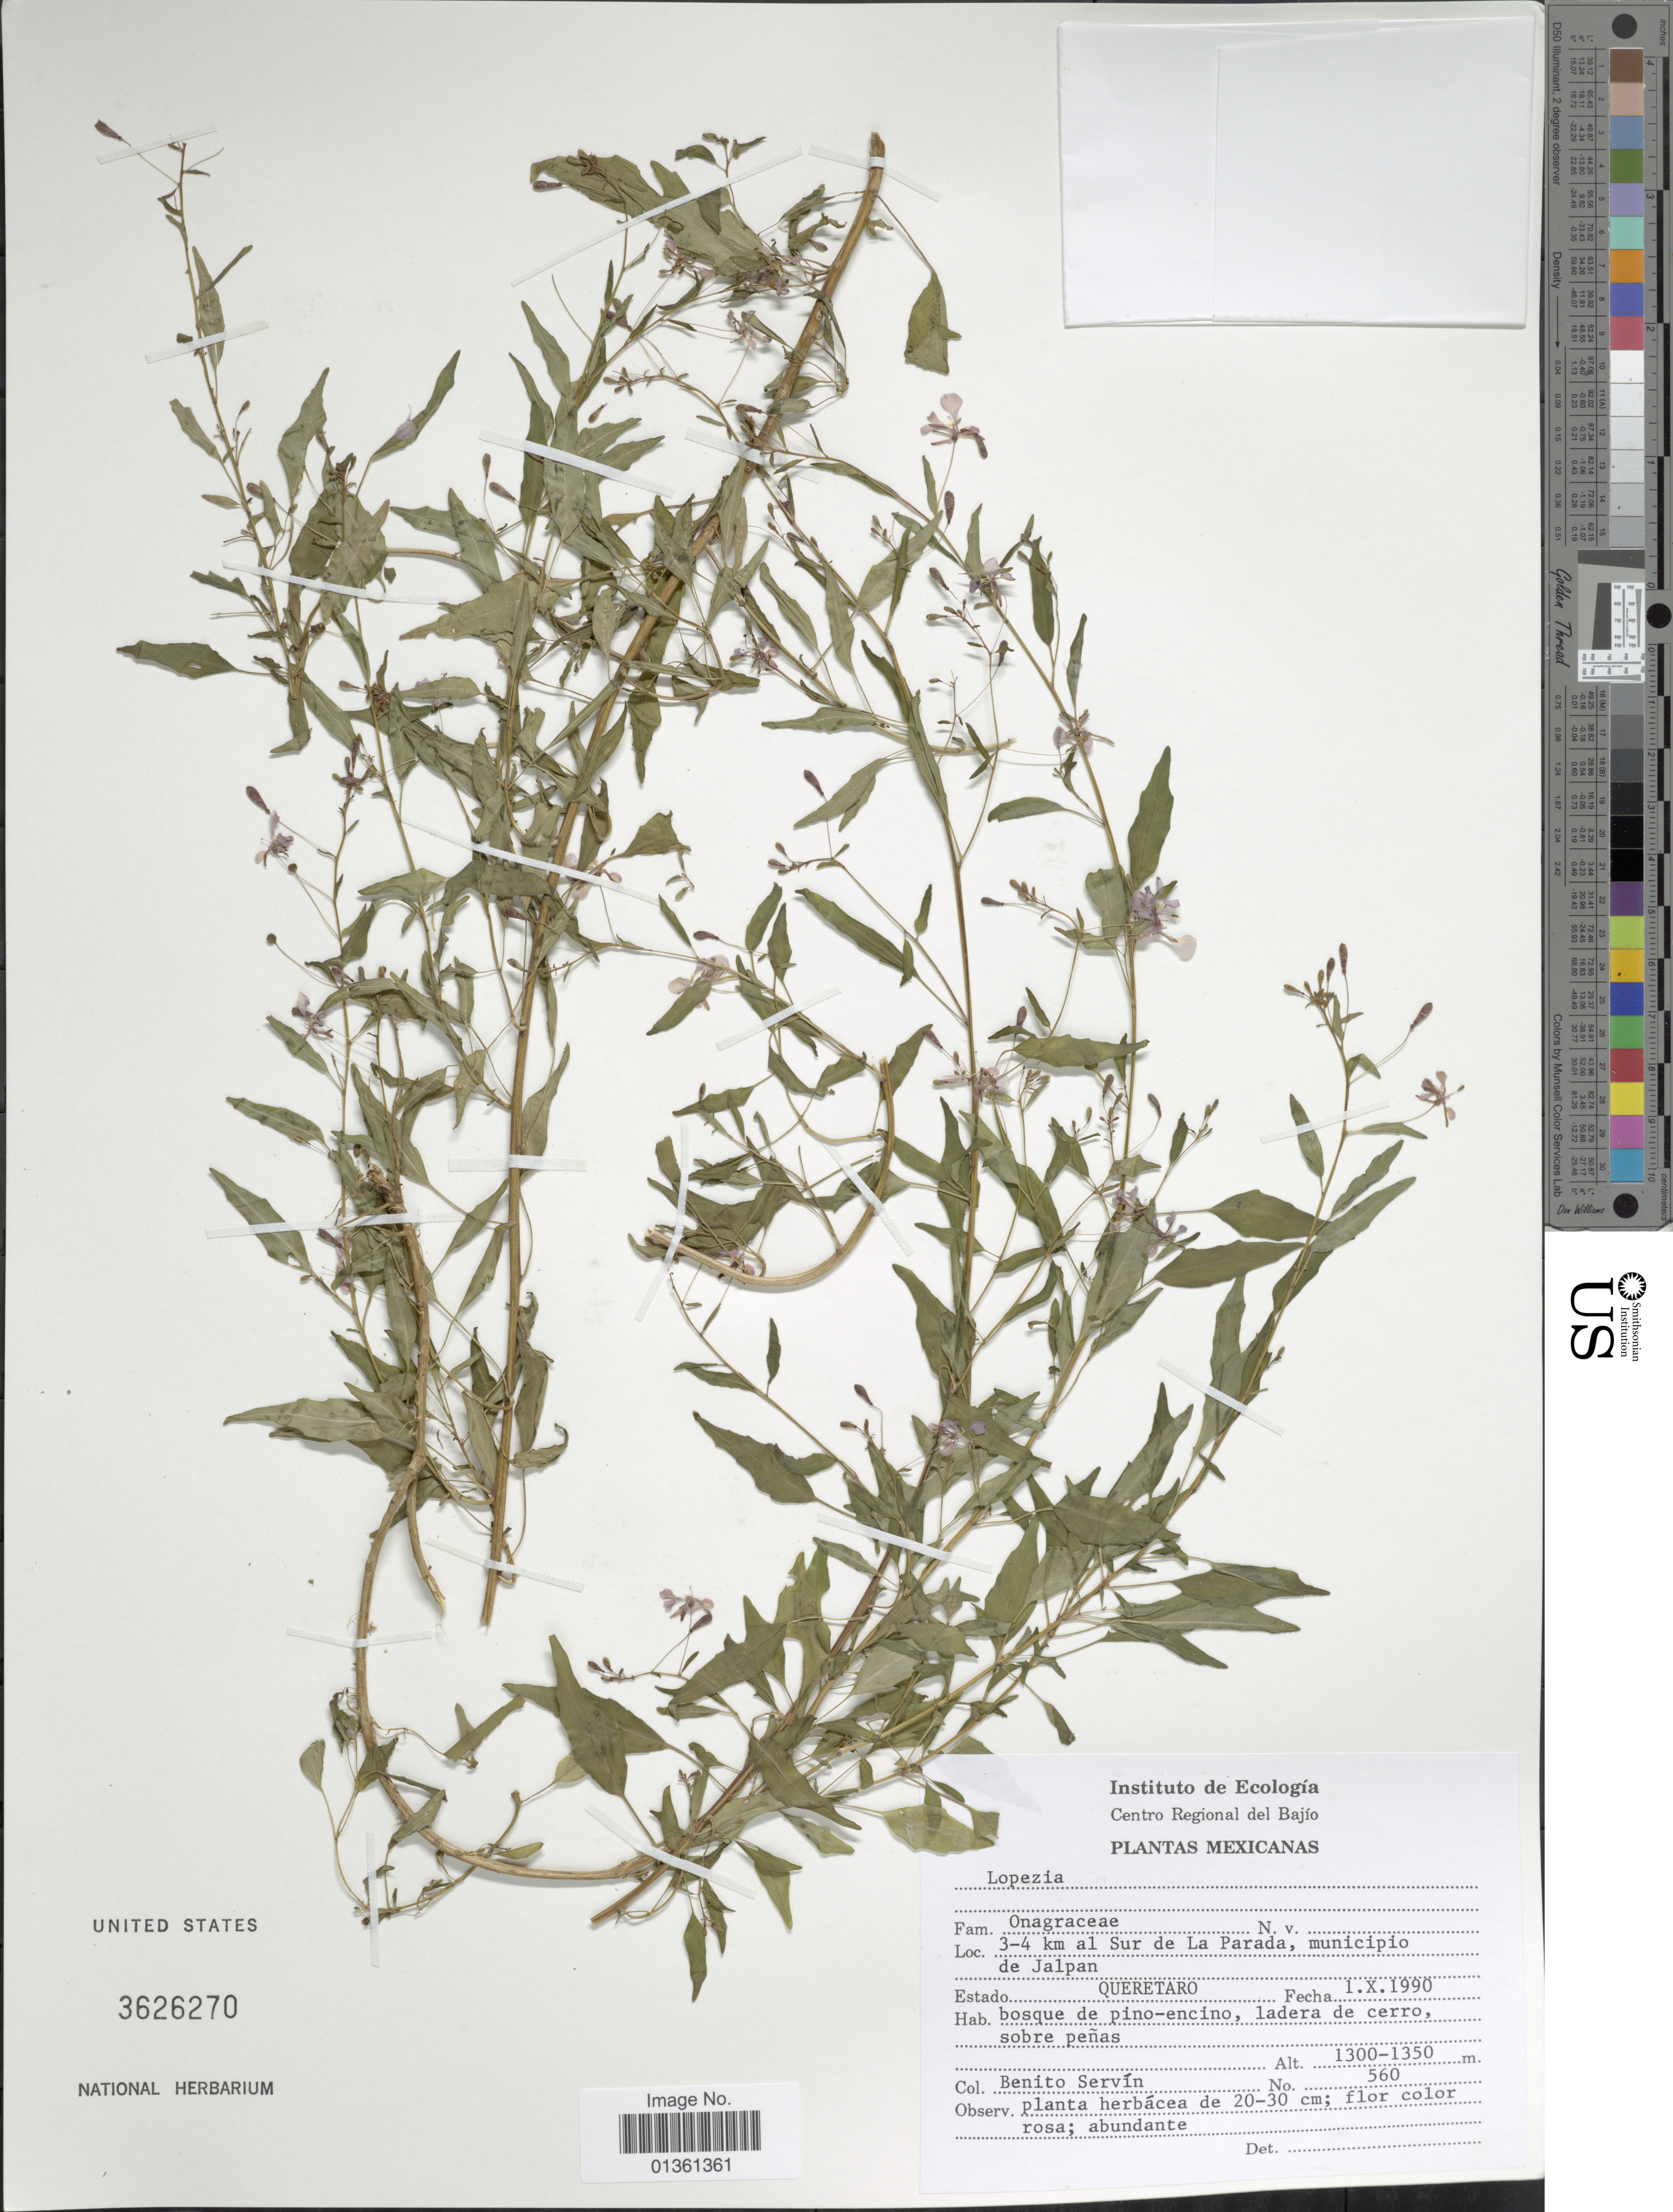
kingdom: Plantae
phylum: Tracheophyta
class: Magnoliopsida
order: Myrtales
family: Onagraceae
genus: Lopezia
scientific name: Lopezia sp.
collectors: B. Servín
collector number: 560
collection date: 1990-10-01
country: Mexico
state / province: Querétaro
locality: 3-4 km al Sur de La Parada, municipio de Jalpan.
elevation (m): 1300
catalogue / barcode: US 3626270